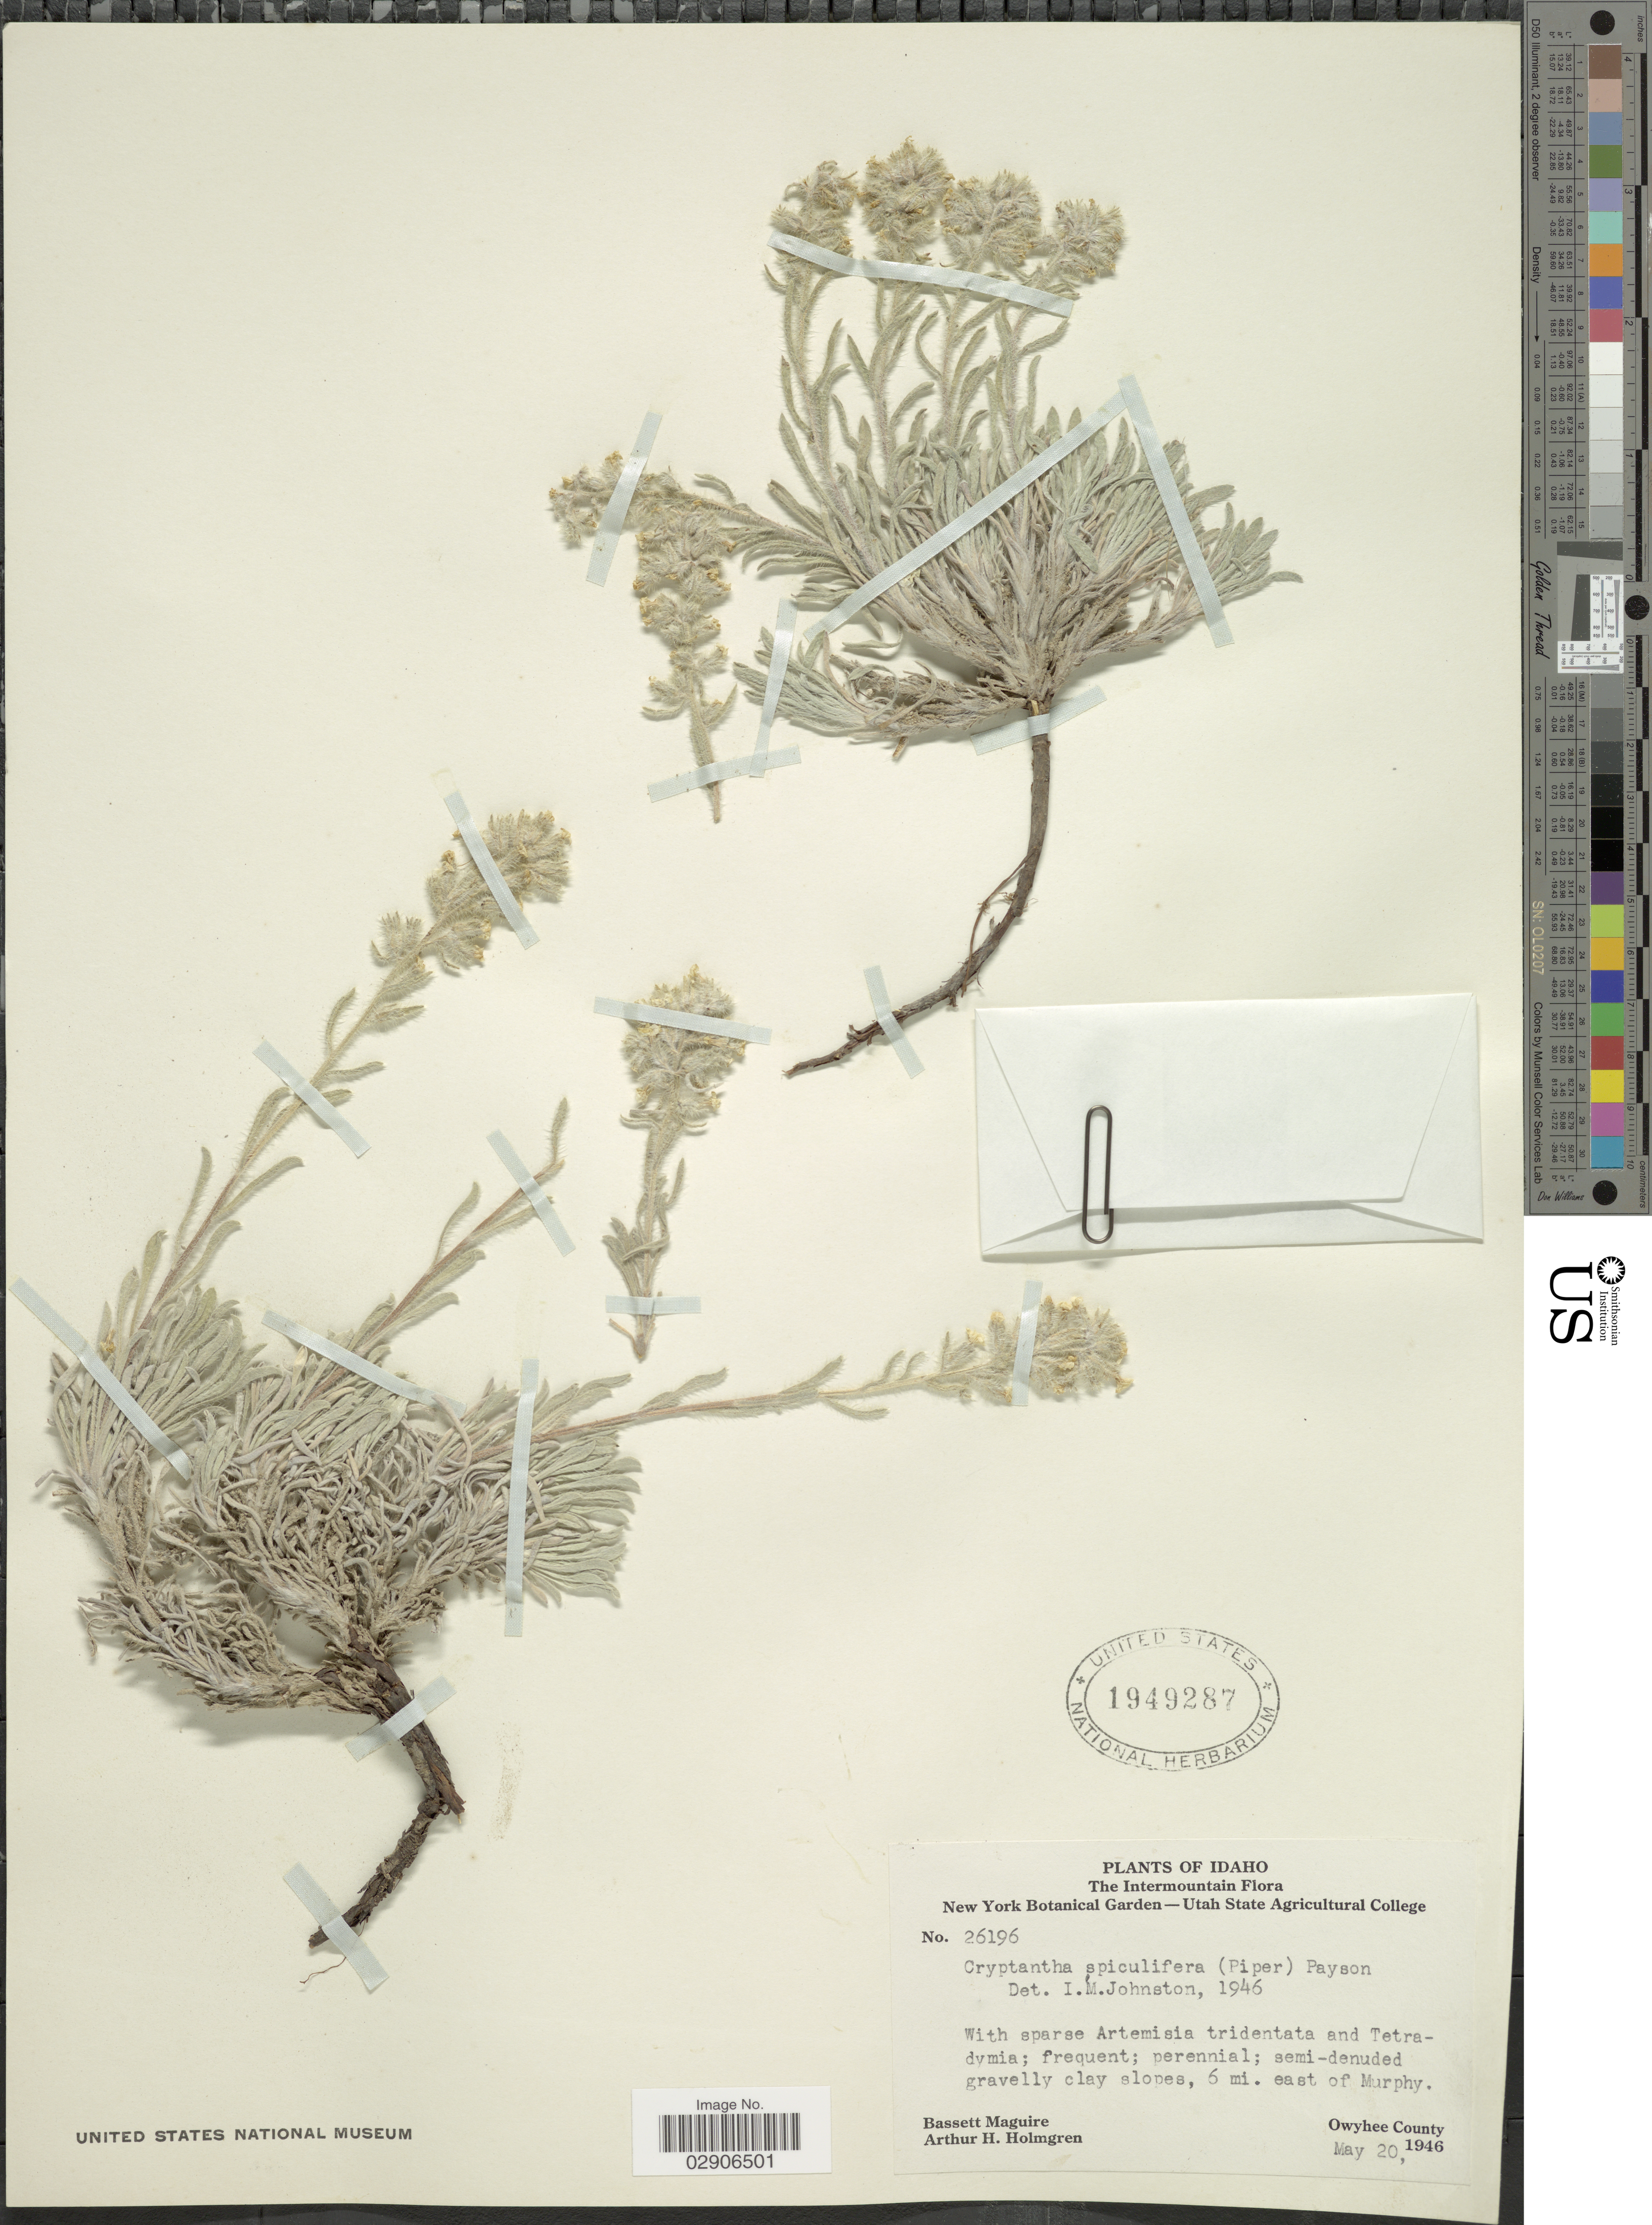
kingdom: Plantae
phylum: Tracheophyta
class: Magnoliopsida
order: Boraginales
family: Boraginaceae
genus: Oreocarya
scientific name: Oreocarya spiculifera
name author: Piper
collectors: B. Maguire & A. H. Holmgren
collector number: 26196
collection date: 1946-05-20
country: United States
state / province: Idaho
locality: The Intermountain. 6 mi. east of Murphy. Owyhee County.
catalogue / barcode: US 1949287